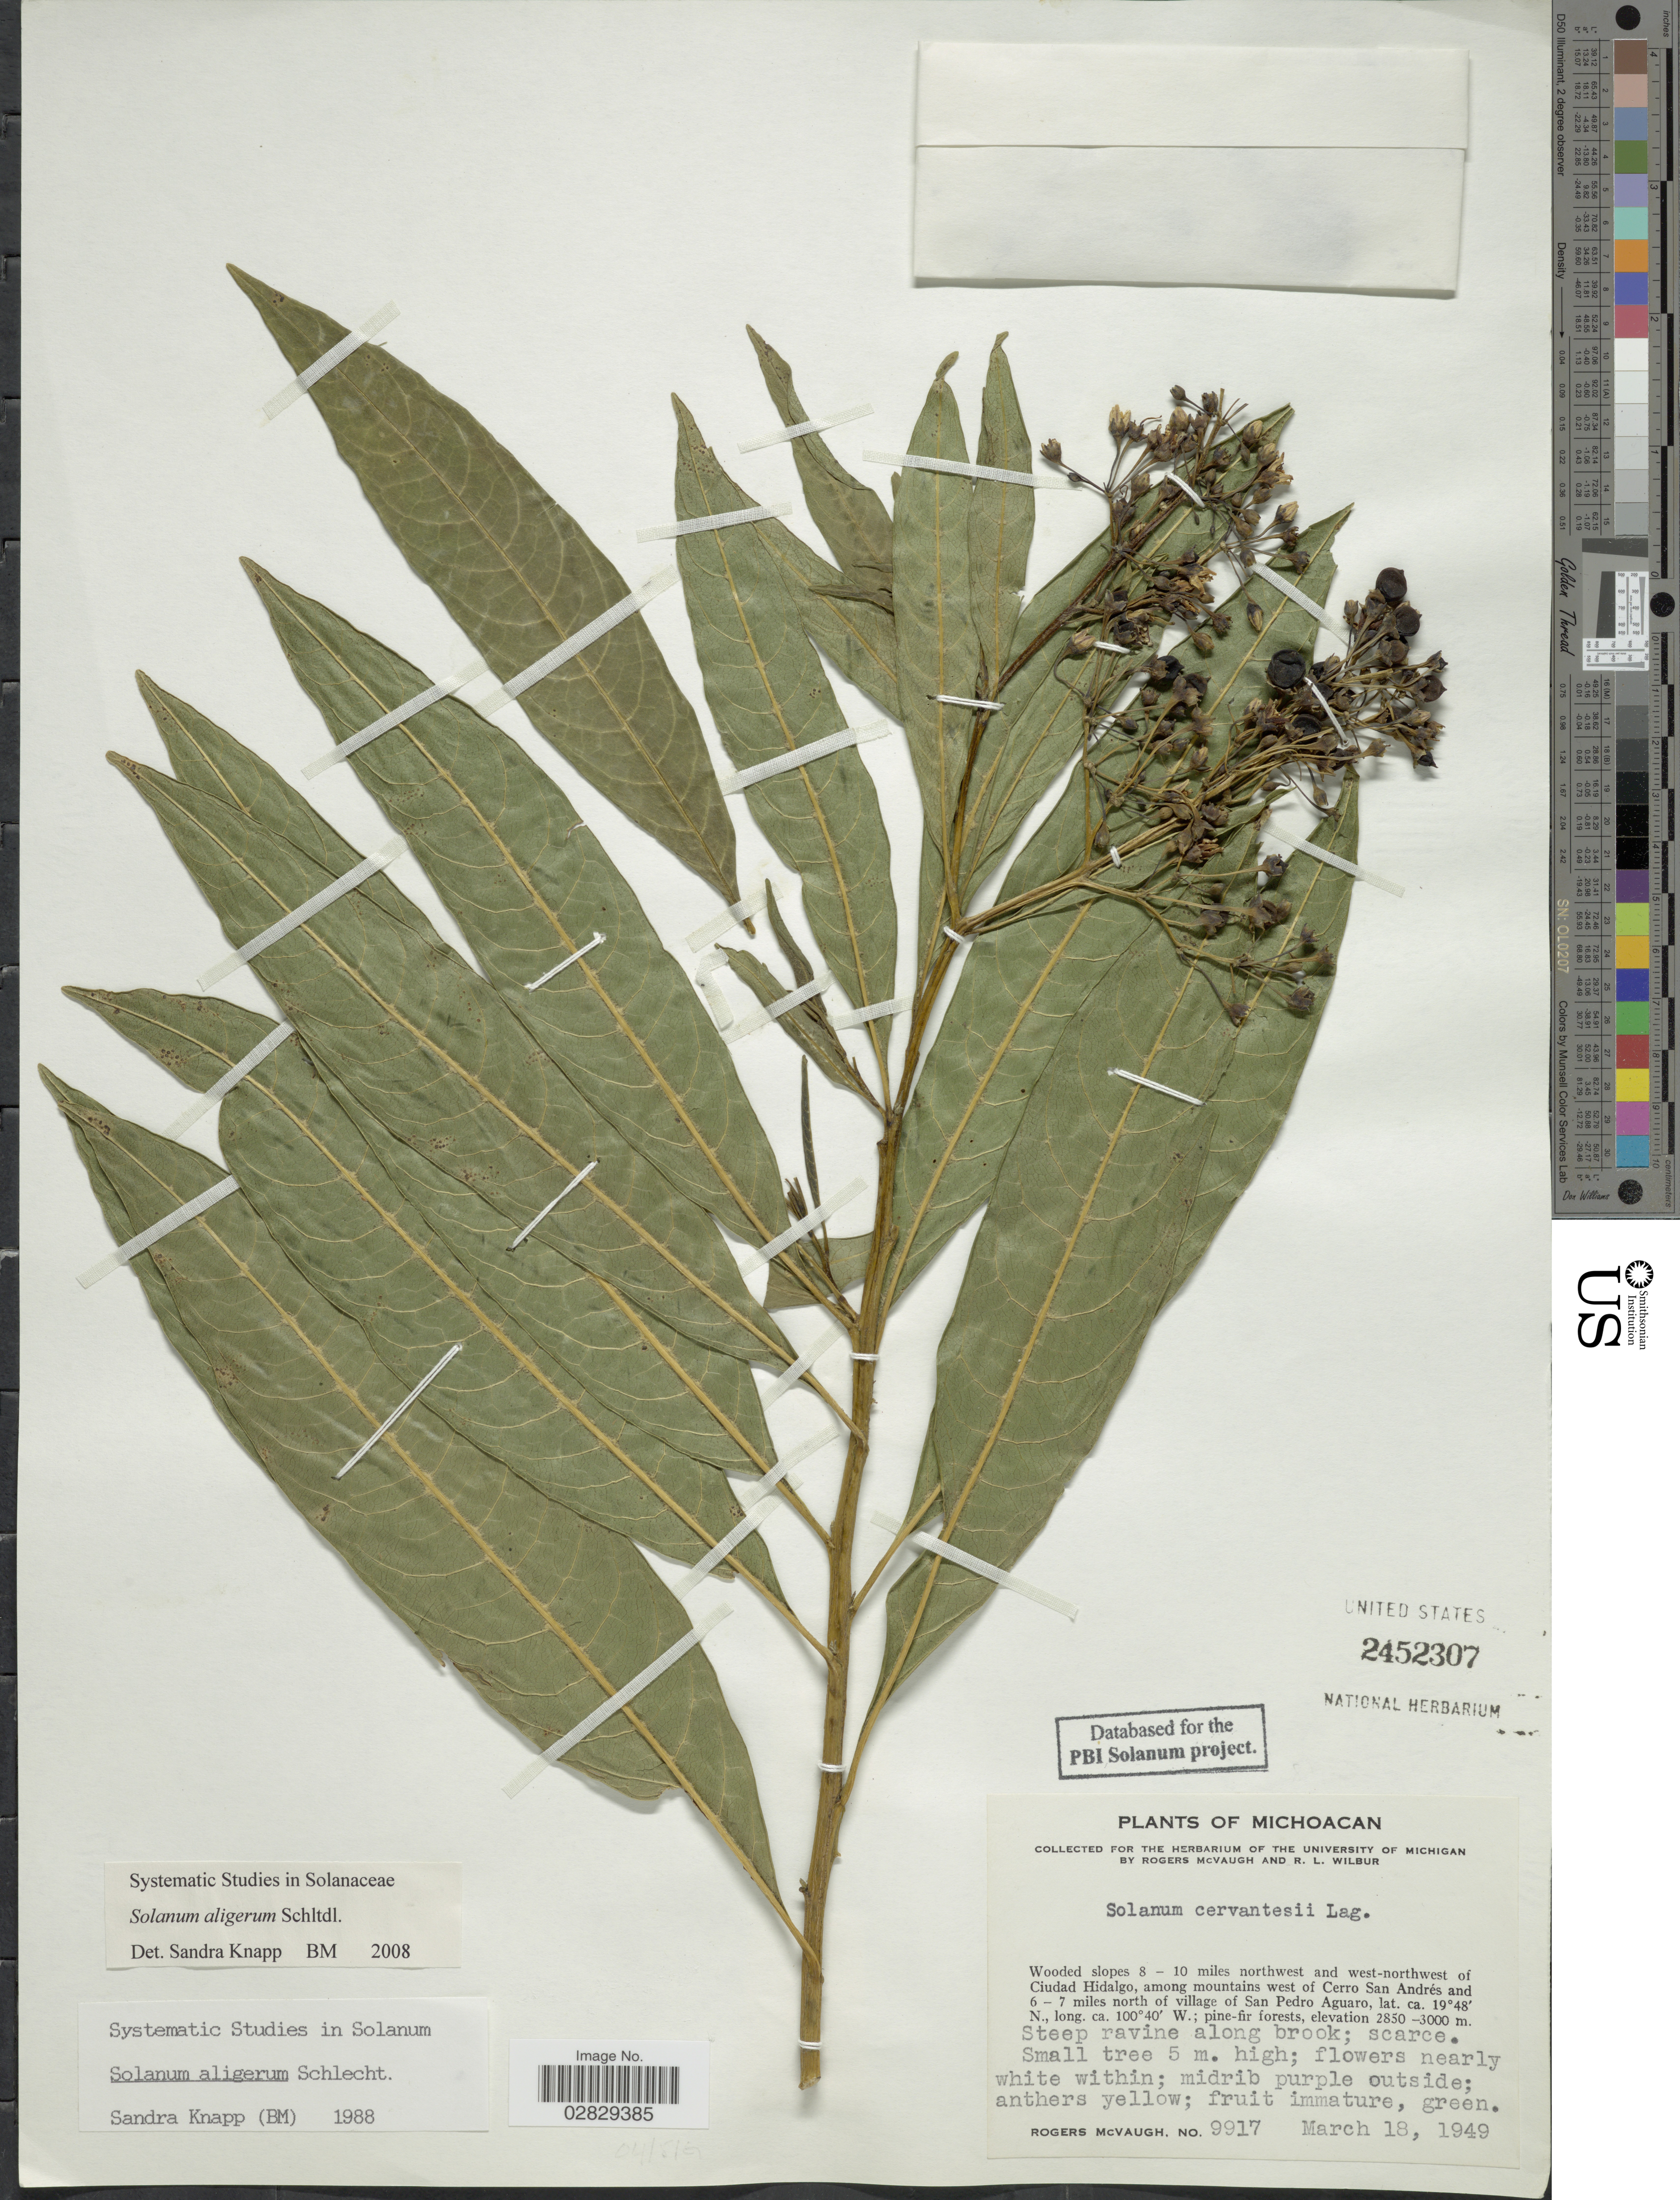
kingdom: Plantae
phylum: Tracheophyta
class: Magnoliopsida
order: Solanales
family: Solanaceae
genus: Solanum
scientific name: Solanum aligerum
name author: Schltdl.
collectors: R. McVaugh & R. L. Wilbur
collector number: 9917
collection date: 1949-03-18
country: Mexico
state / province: Michoacán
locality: Wooded slopes 8 - 10 miles northwest and west-northwest of Ciudad Hidalgo, among mountains west of Cerro San Andrés and 6 - 7 miles north of village of San Pedro Aguaro.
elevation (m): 2850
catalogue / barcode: US 2452307